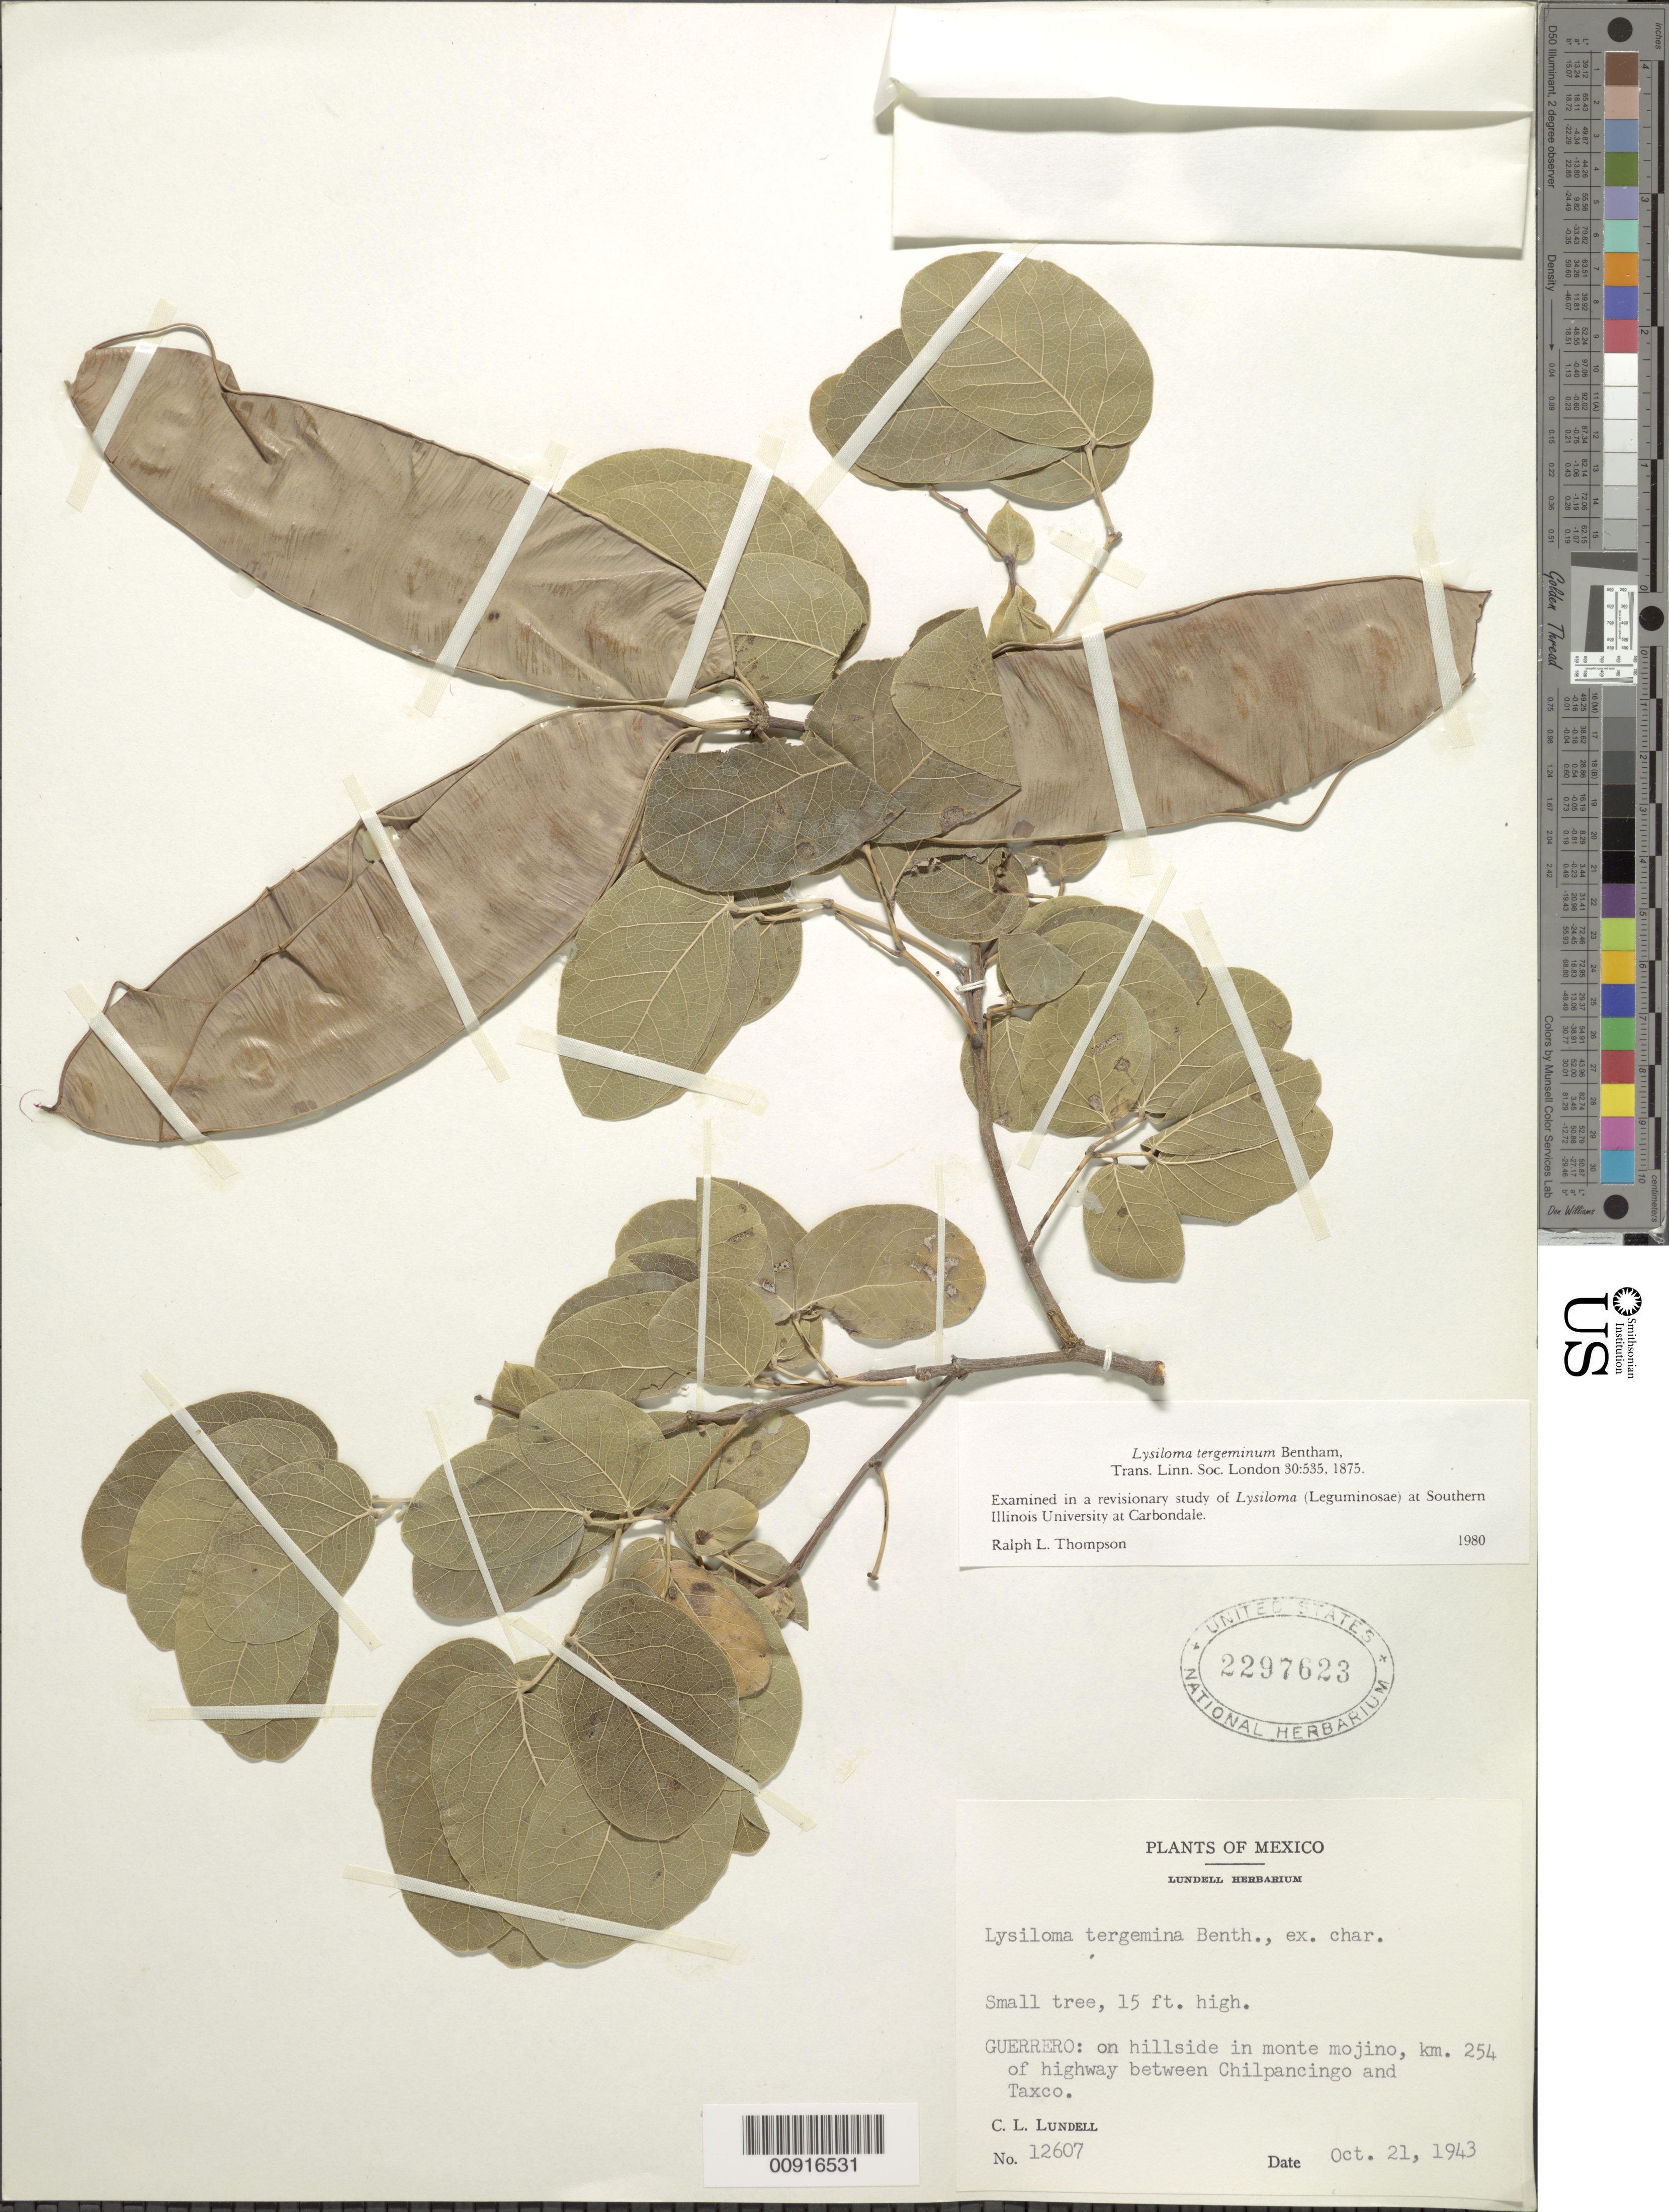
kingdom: Plantae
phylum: Tracheophyta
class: Magnoliopsida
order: Fabales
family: Fabaceae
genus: Lysiloma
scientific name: Lysiloma tergeminum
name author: Benth.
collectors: C. L. Lundell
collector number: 12607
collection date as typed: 21 Oct 1943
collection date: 1943-10-21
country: Mexico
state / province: Guerrero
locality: Guerrero: In monte Mojino, km. 254 on highway between Chilpancingo and taxco.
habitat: On hillside.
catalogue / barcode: US 2297623